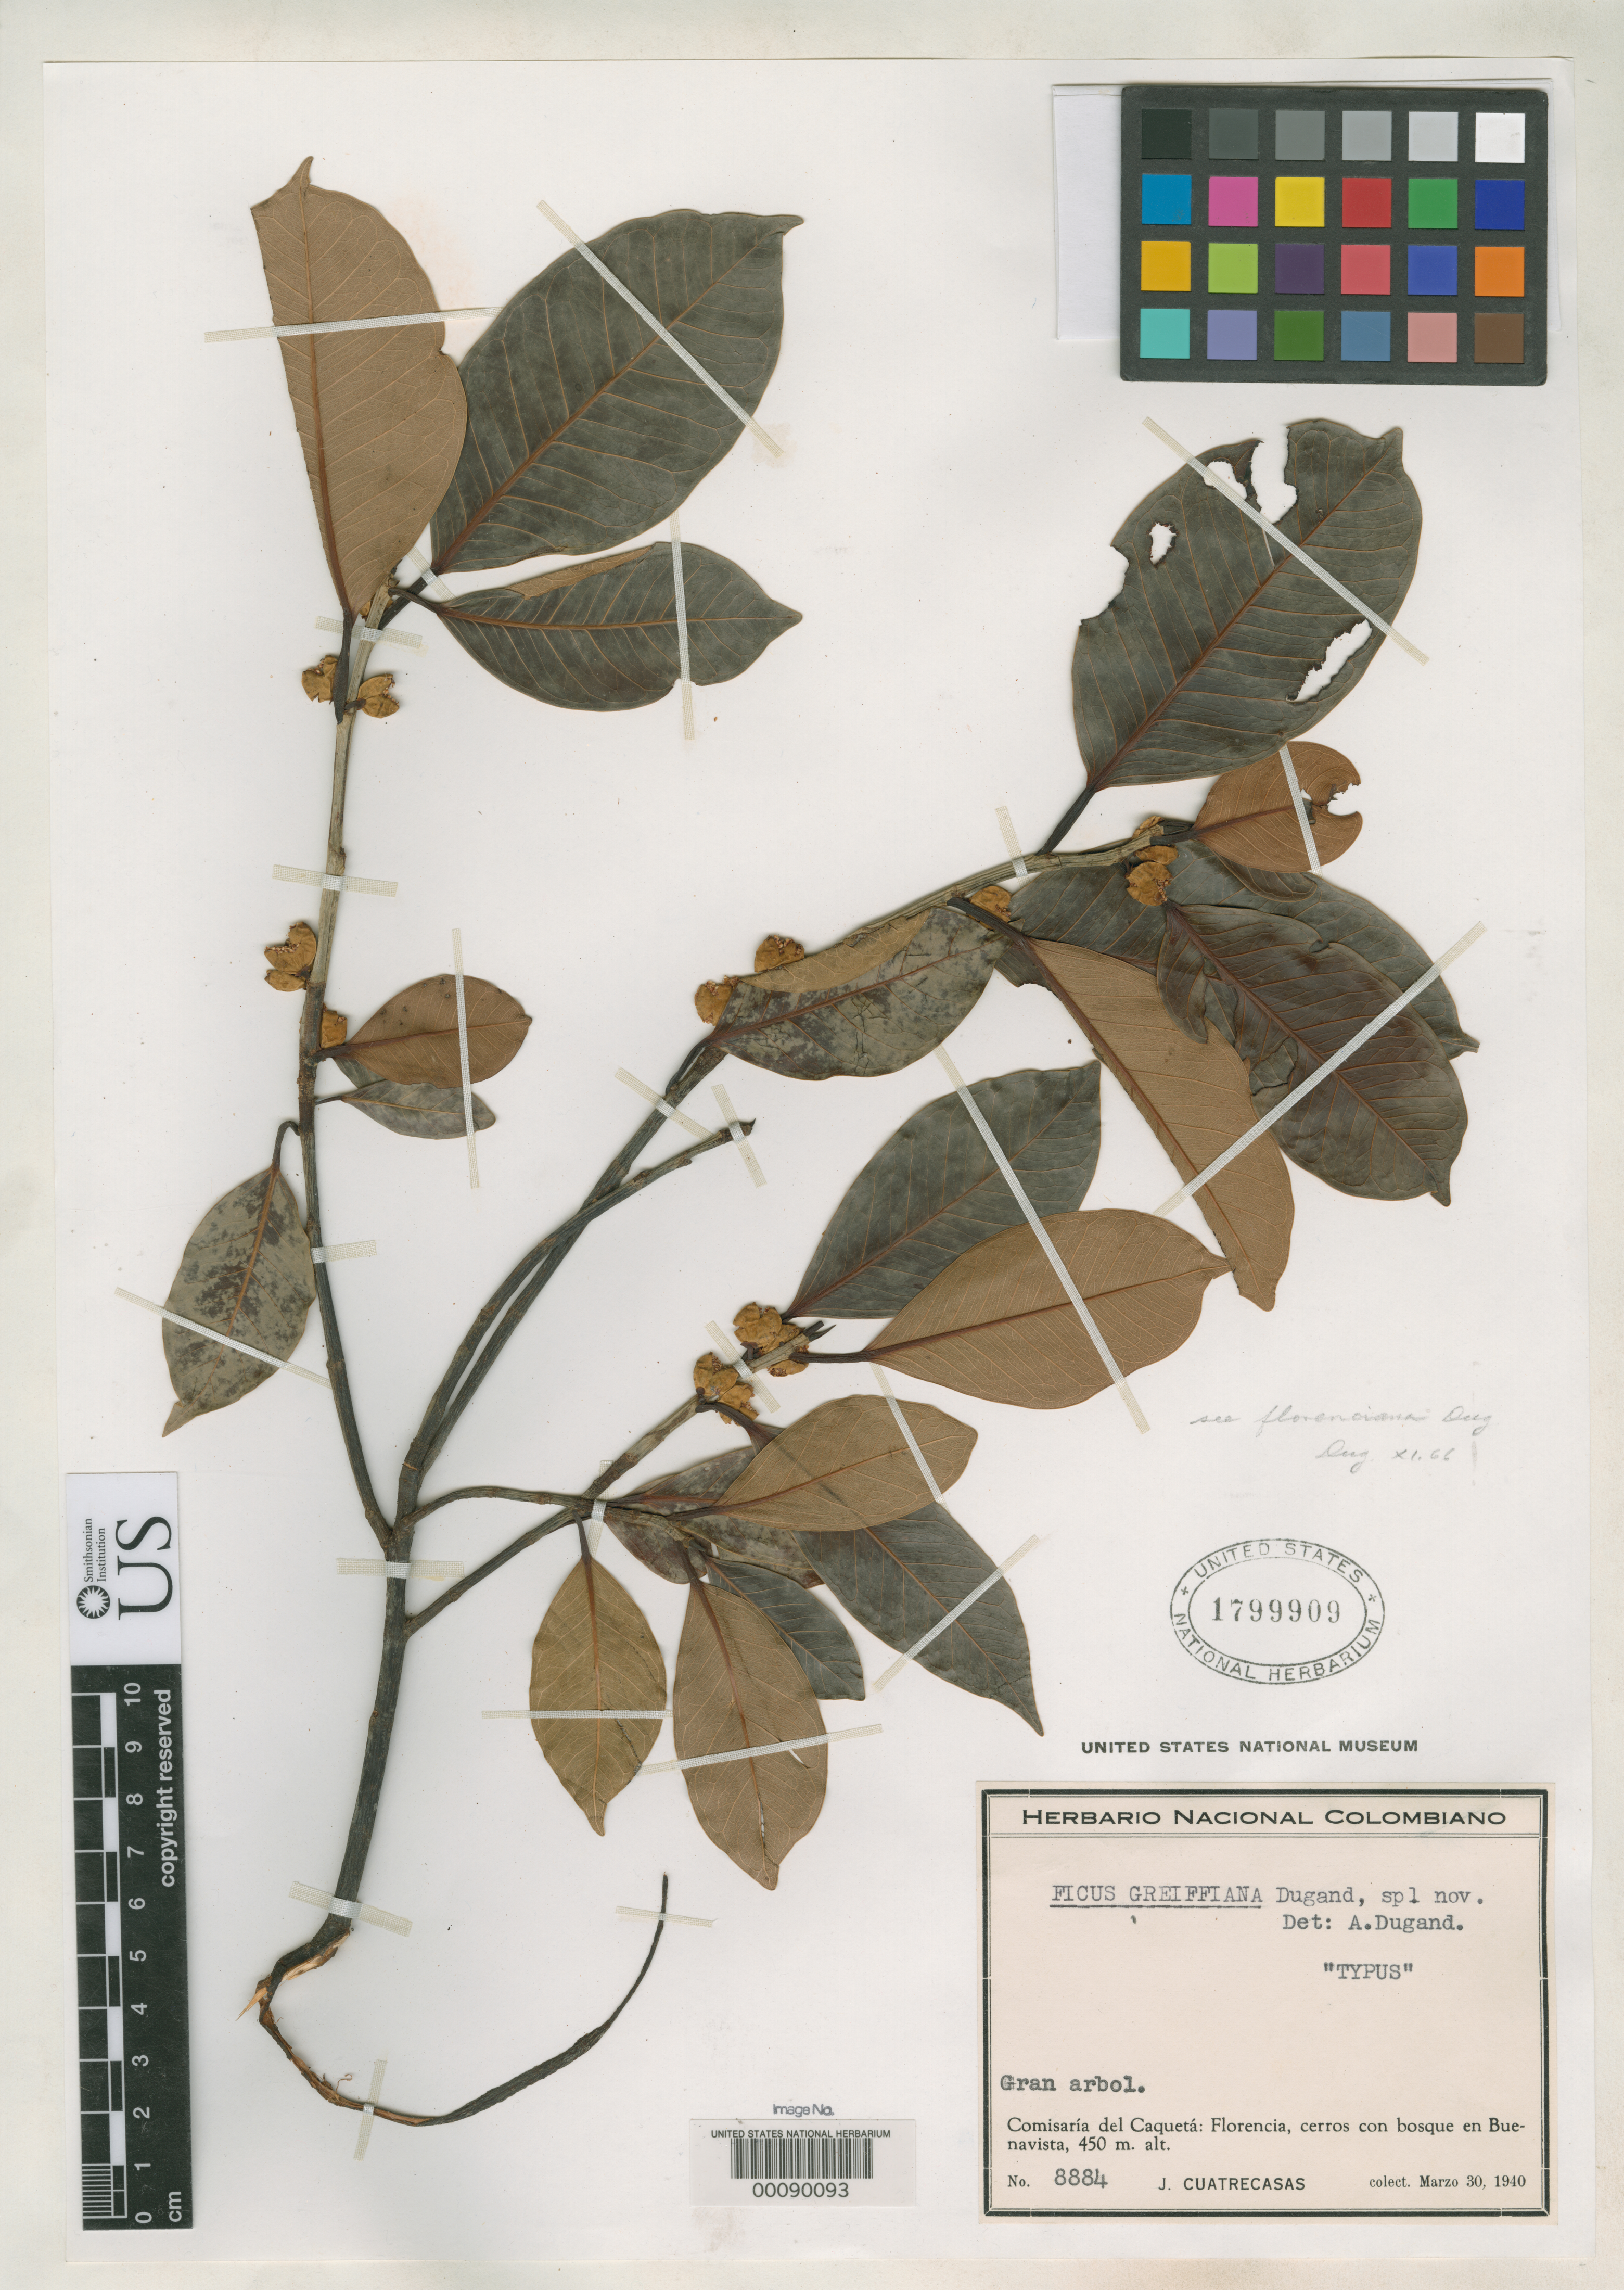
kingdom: Plantae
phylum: Tracheophyta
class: Magnoliopsida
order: Rosales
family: Moraceae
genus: Ficus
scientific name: Ficus greiffiana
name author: Dugand G.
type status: Isotype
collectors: J. Cuatrecasas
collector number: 8884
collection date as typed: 30 Mar 1940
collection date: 1940-03-30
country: Colombia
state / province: Caquetá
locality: Florencia, Buenavista.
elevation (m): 450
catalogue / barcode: US 1799909